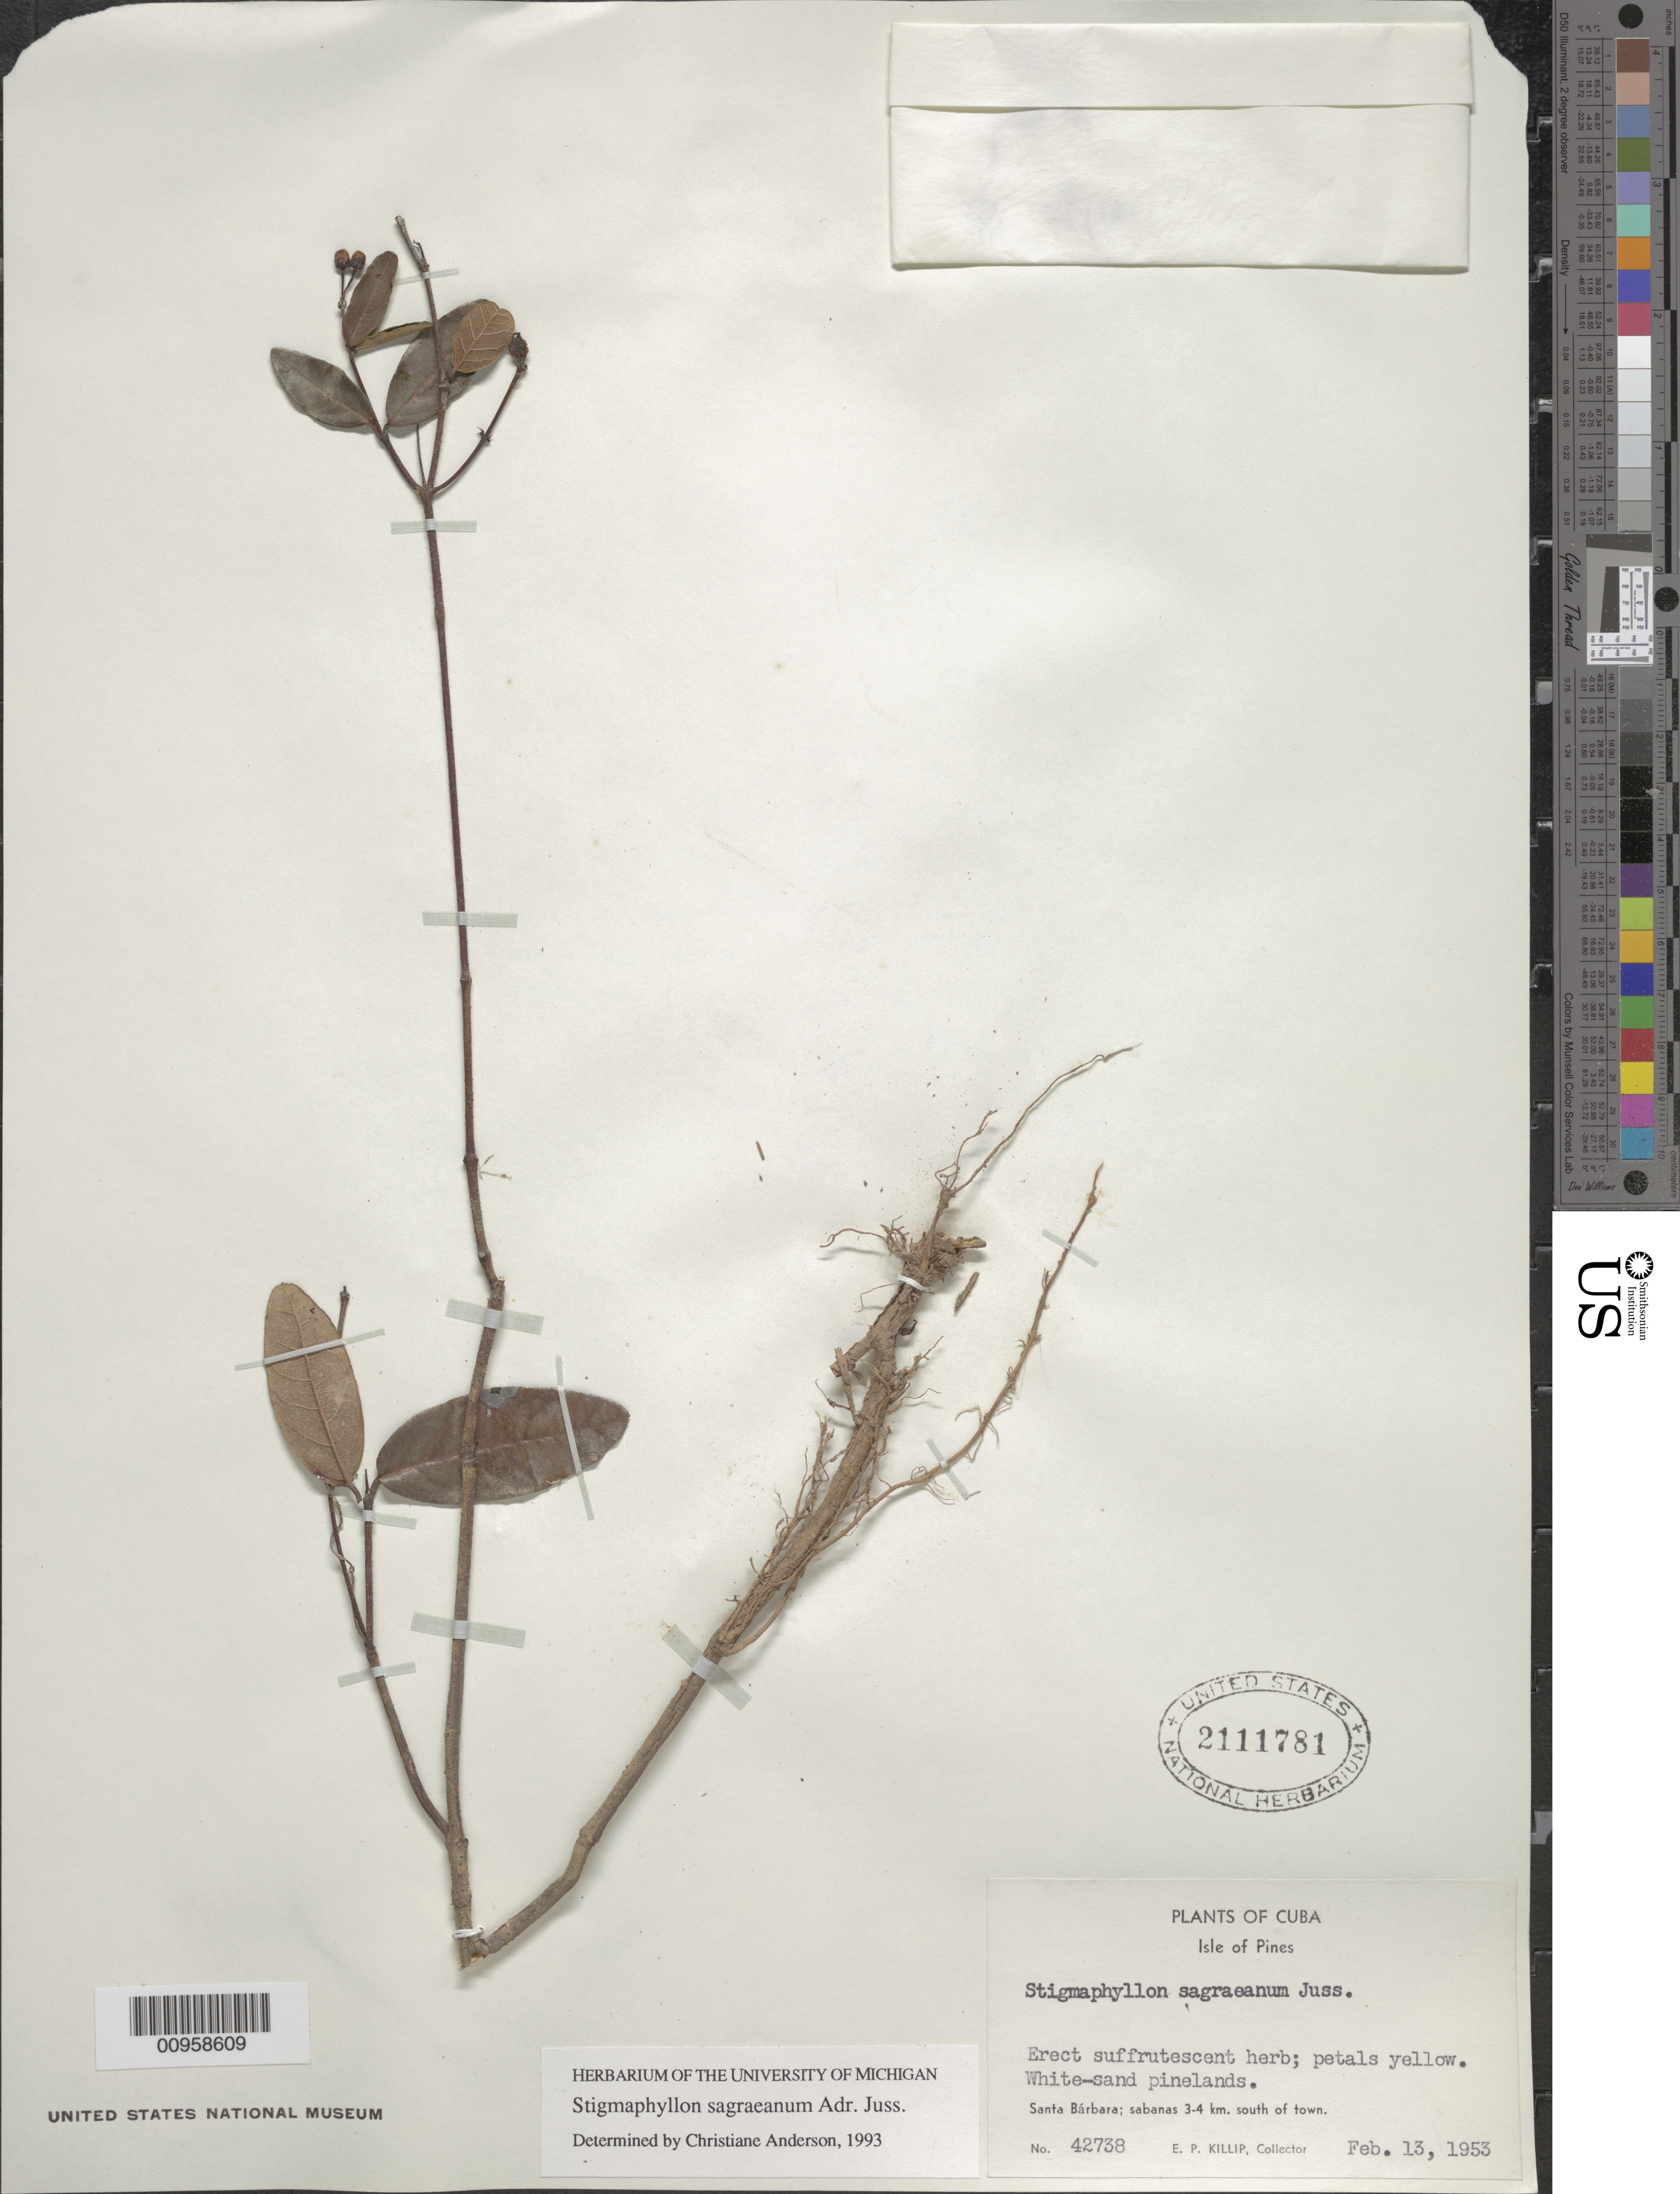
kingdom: Plantae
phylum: Tracheophyta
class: Magnoliopsida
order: Malpighiales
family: Malpighiaceae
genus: Stigmaphyllon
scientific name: Stigmaphyllon sagraeanum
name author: Juss.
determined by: Anderson, C.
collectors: E. P. Killip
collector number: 42738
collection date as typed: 13 Feb 1953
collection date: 1953-02-13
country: Cuba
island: Isla de la Juventud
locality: Isle of Pines, Santa Bárbara, 3-4 km south of town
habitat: White-sand pinelands; sabanas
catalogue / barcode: US 2111781